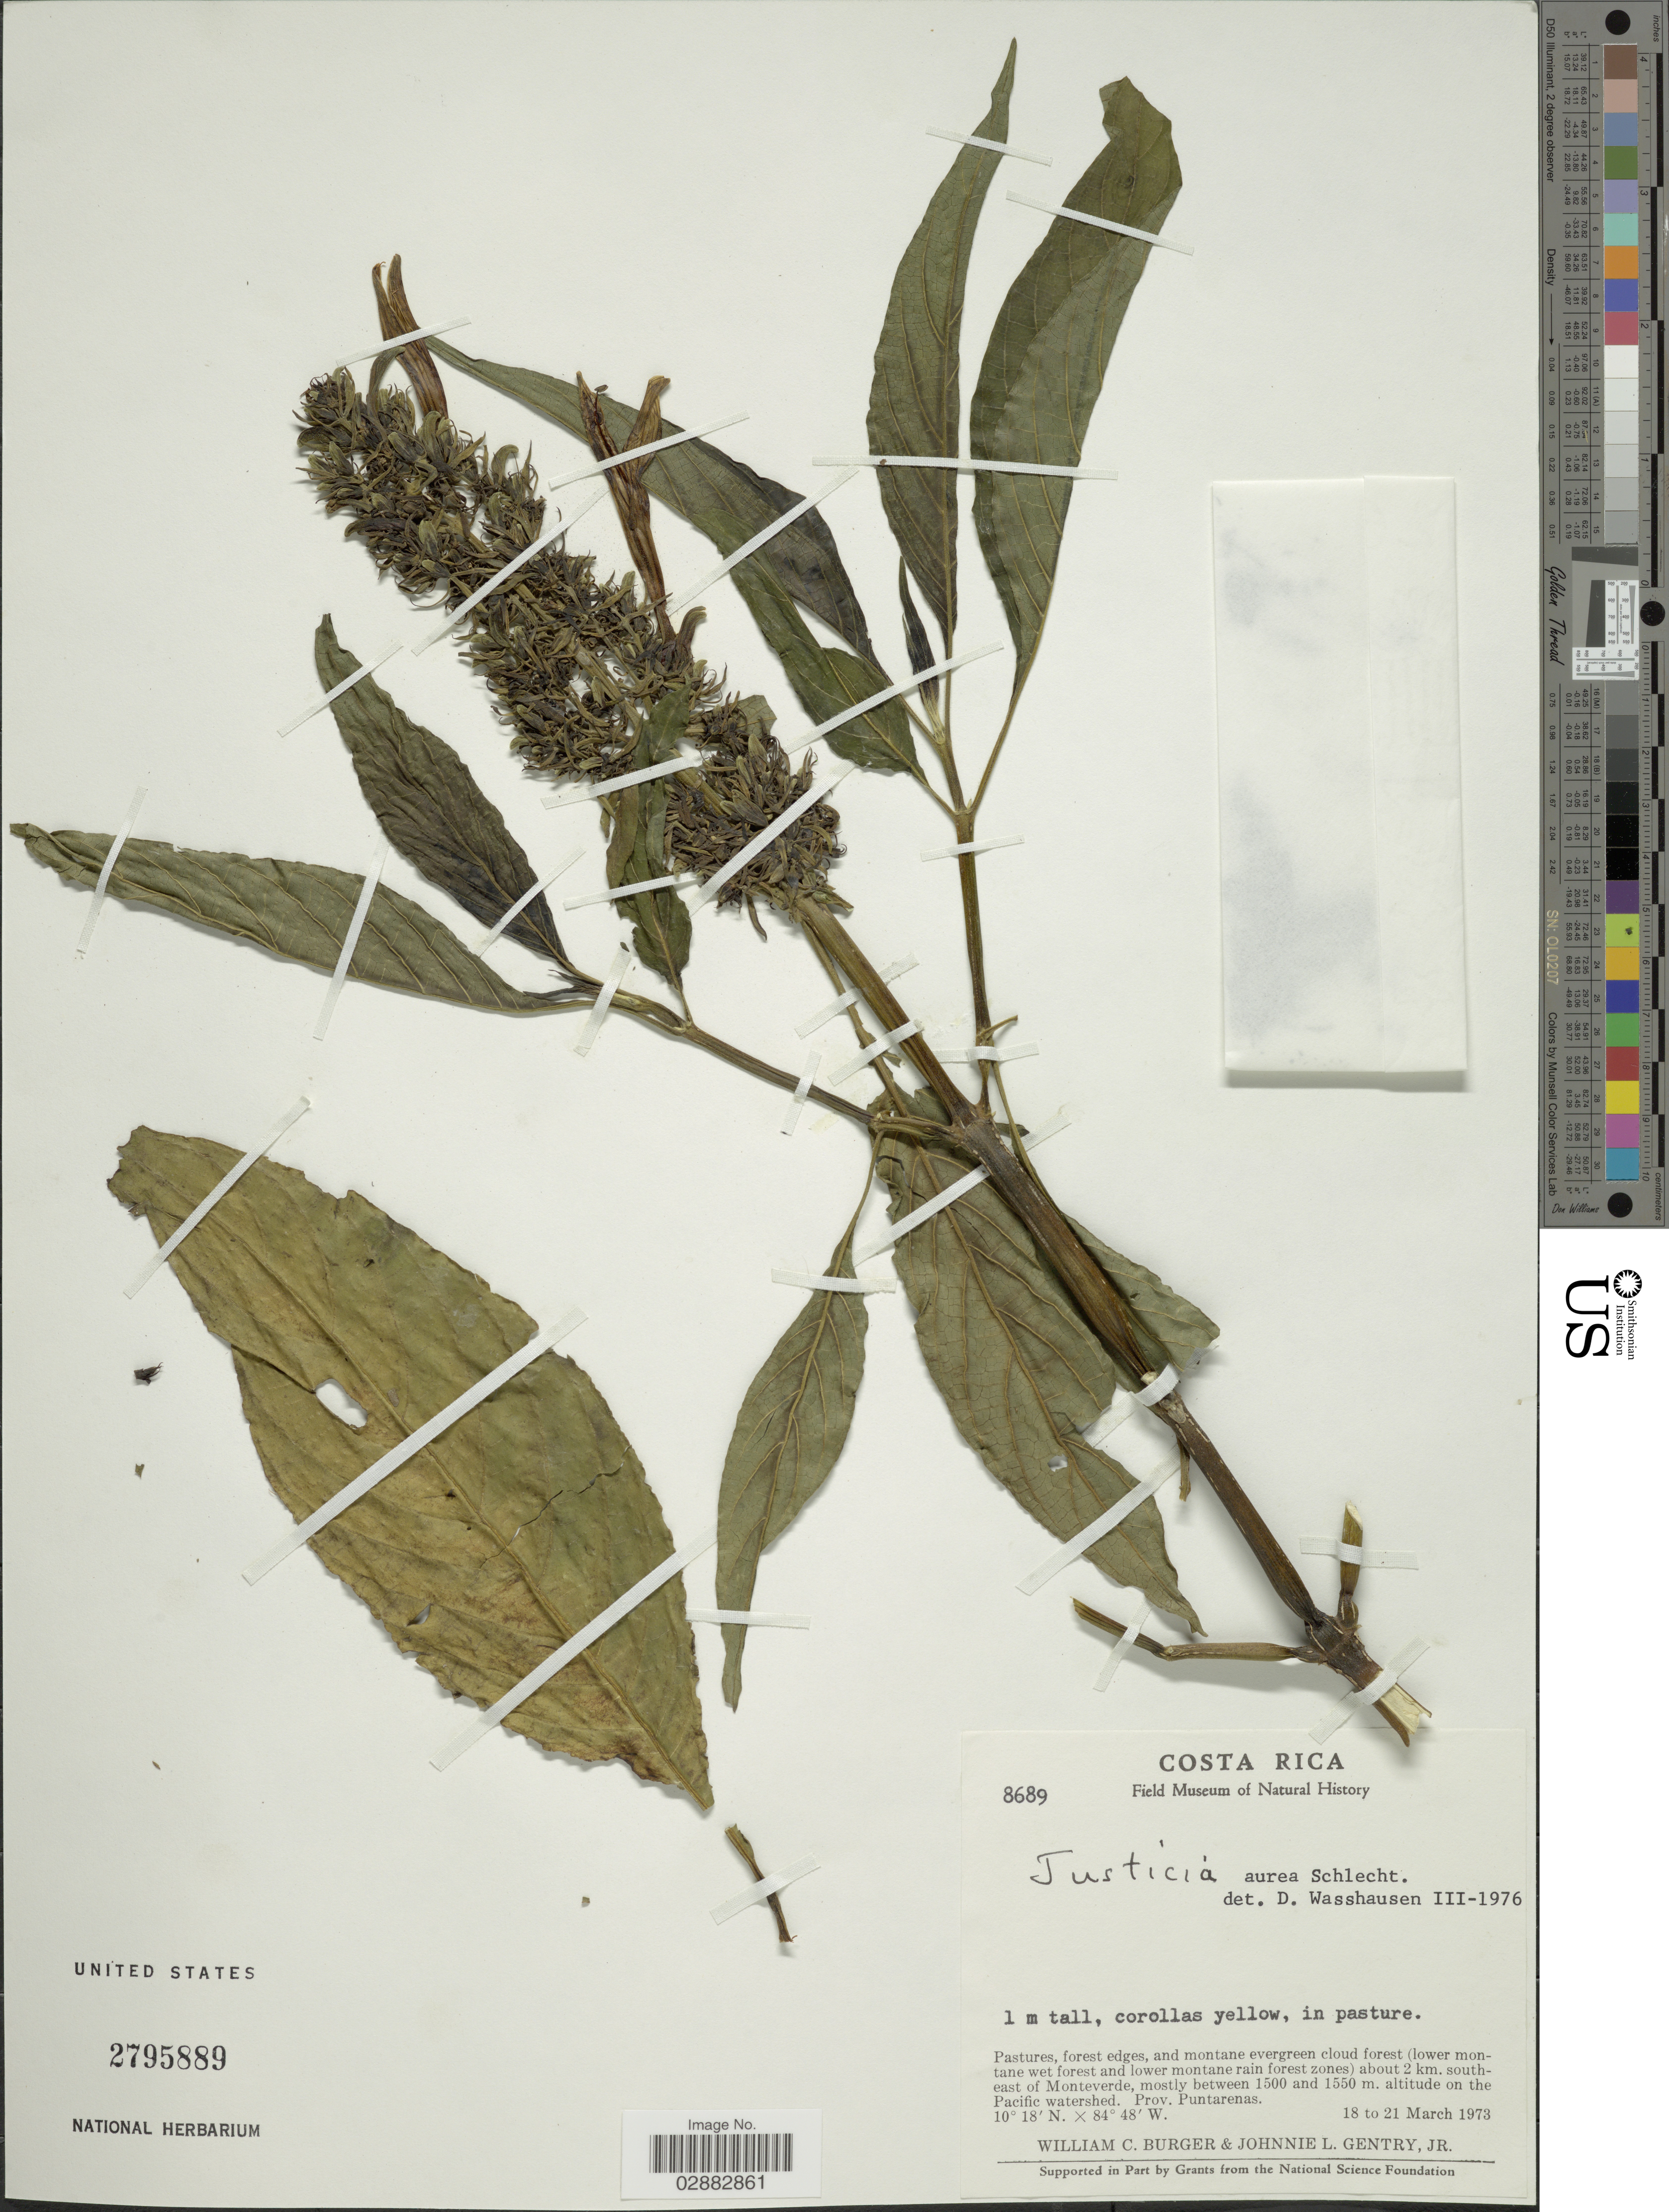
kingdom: Plantae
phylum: Tracheophyta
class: Magnoliopsida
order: Lamiales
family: Acanthaceae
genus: Jacobinia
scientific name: Jacobinia umbrosa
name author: (Benth.) S.F. Blake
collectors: W. Burger & J. L. Gentry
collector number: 8689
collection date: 1973-03-18/1973-03-21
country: Costa Rica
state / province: Puntarenas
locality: Pastures, forest edges, and montane evergreen cloud forest (lower montane wet forest and lower montane rain forest zones) about 2 km. south-east of Monteverde. Prov. Puntarenas.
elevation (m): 1500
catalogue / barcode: US 2795889